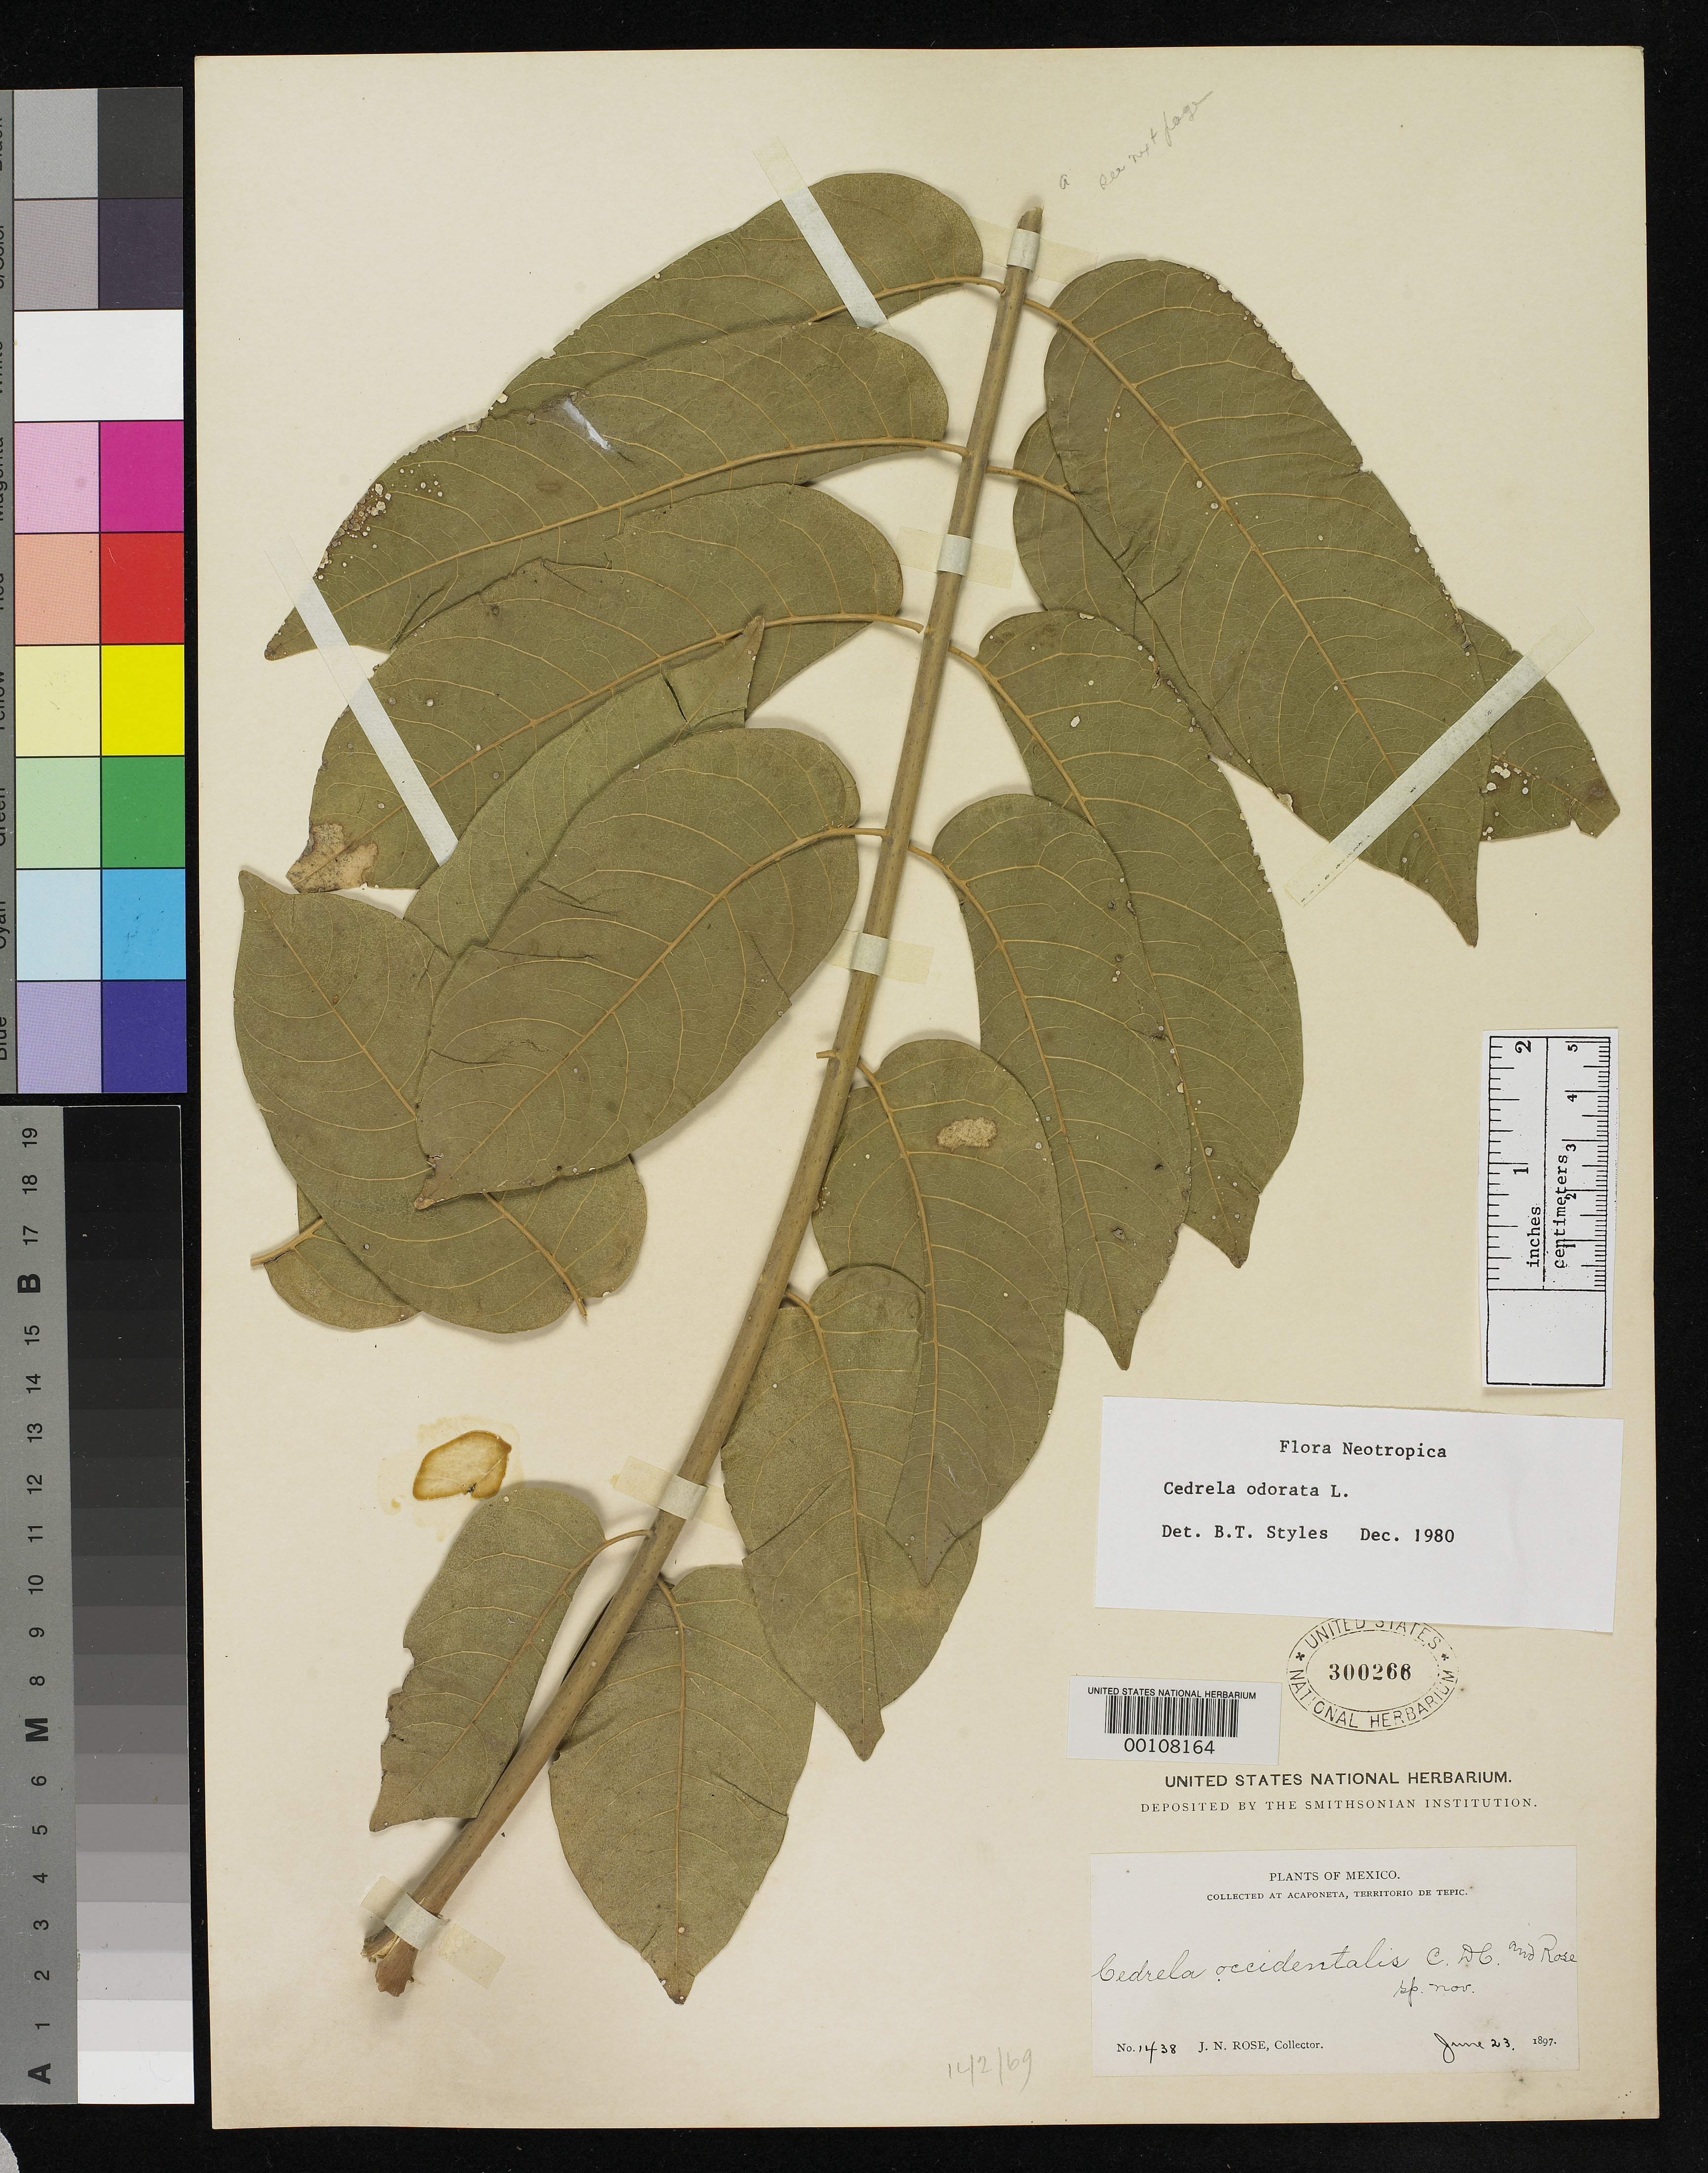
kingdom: Plantae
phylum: Tracheophyta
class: Magnoliopsida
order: Sapindales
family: Meliaceae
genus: Cedrela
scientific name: Cedrela occidentalis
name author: C. DC. & Rose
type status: Isolectotype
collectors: J. N. Rose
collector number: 1438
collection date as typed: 23 Jun 1897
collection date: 1897-06-23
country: Mexico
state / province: Nayarit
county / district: Tepic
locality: Tepic. Acaponeta, Territorio de Tepic.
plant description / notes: "Rose 1438" at US designated by Smith as lectotype without specifying which of several sheets, but note that only one sheet was annotated by Smith as "Lectotype Collection".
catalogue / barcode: US 300266